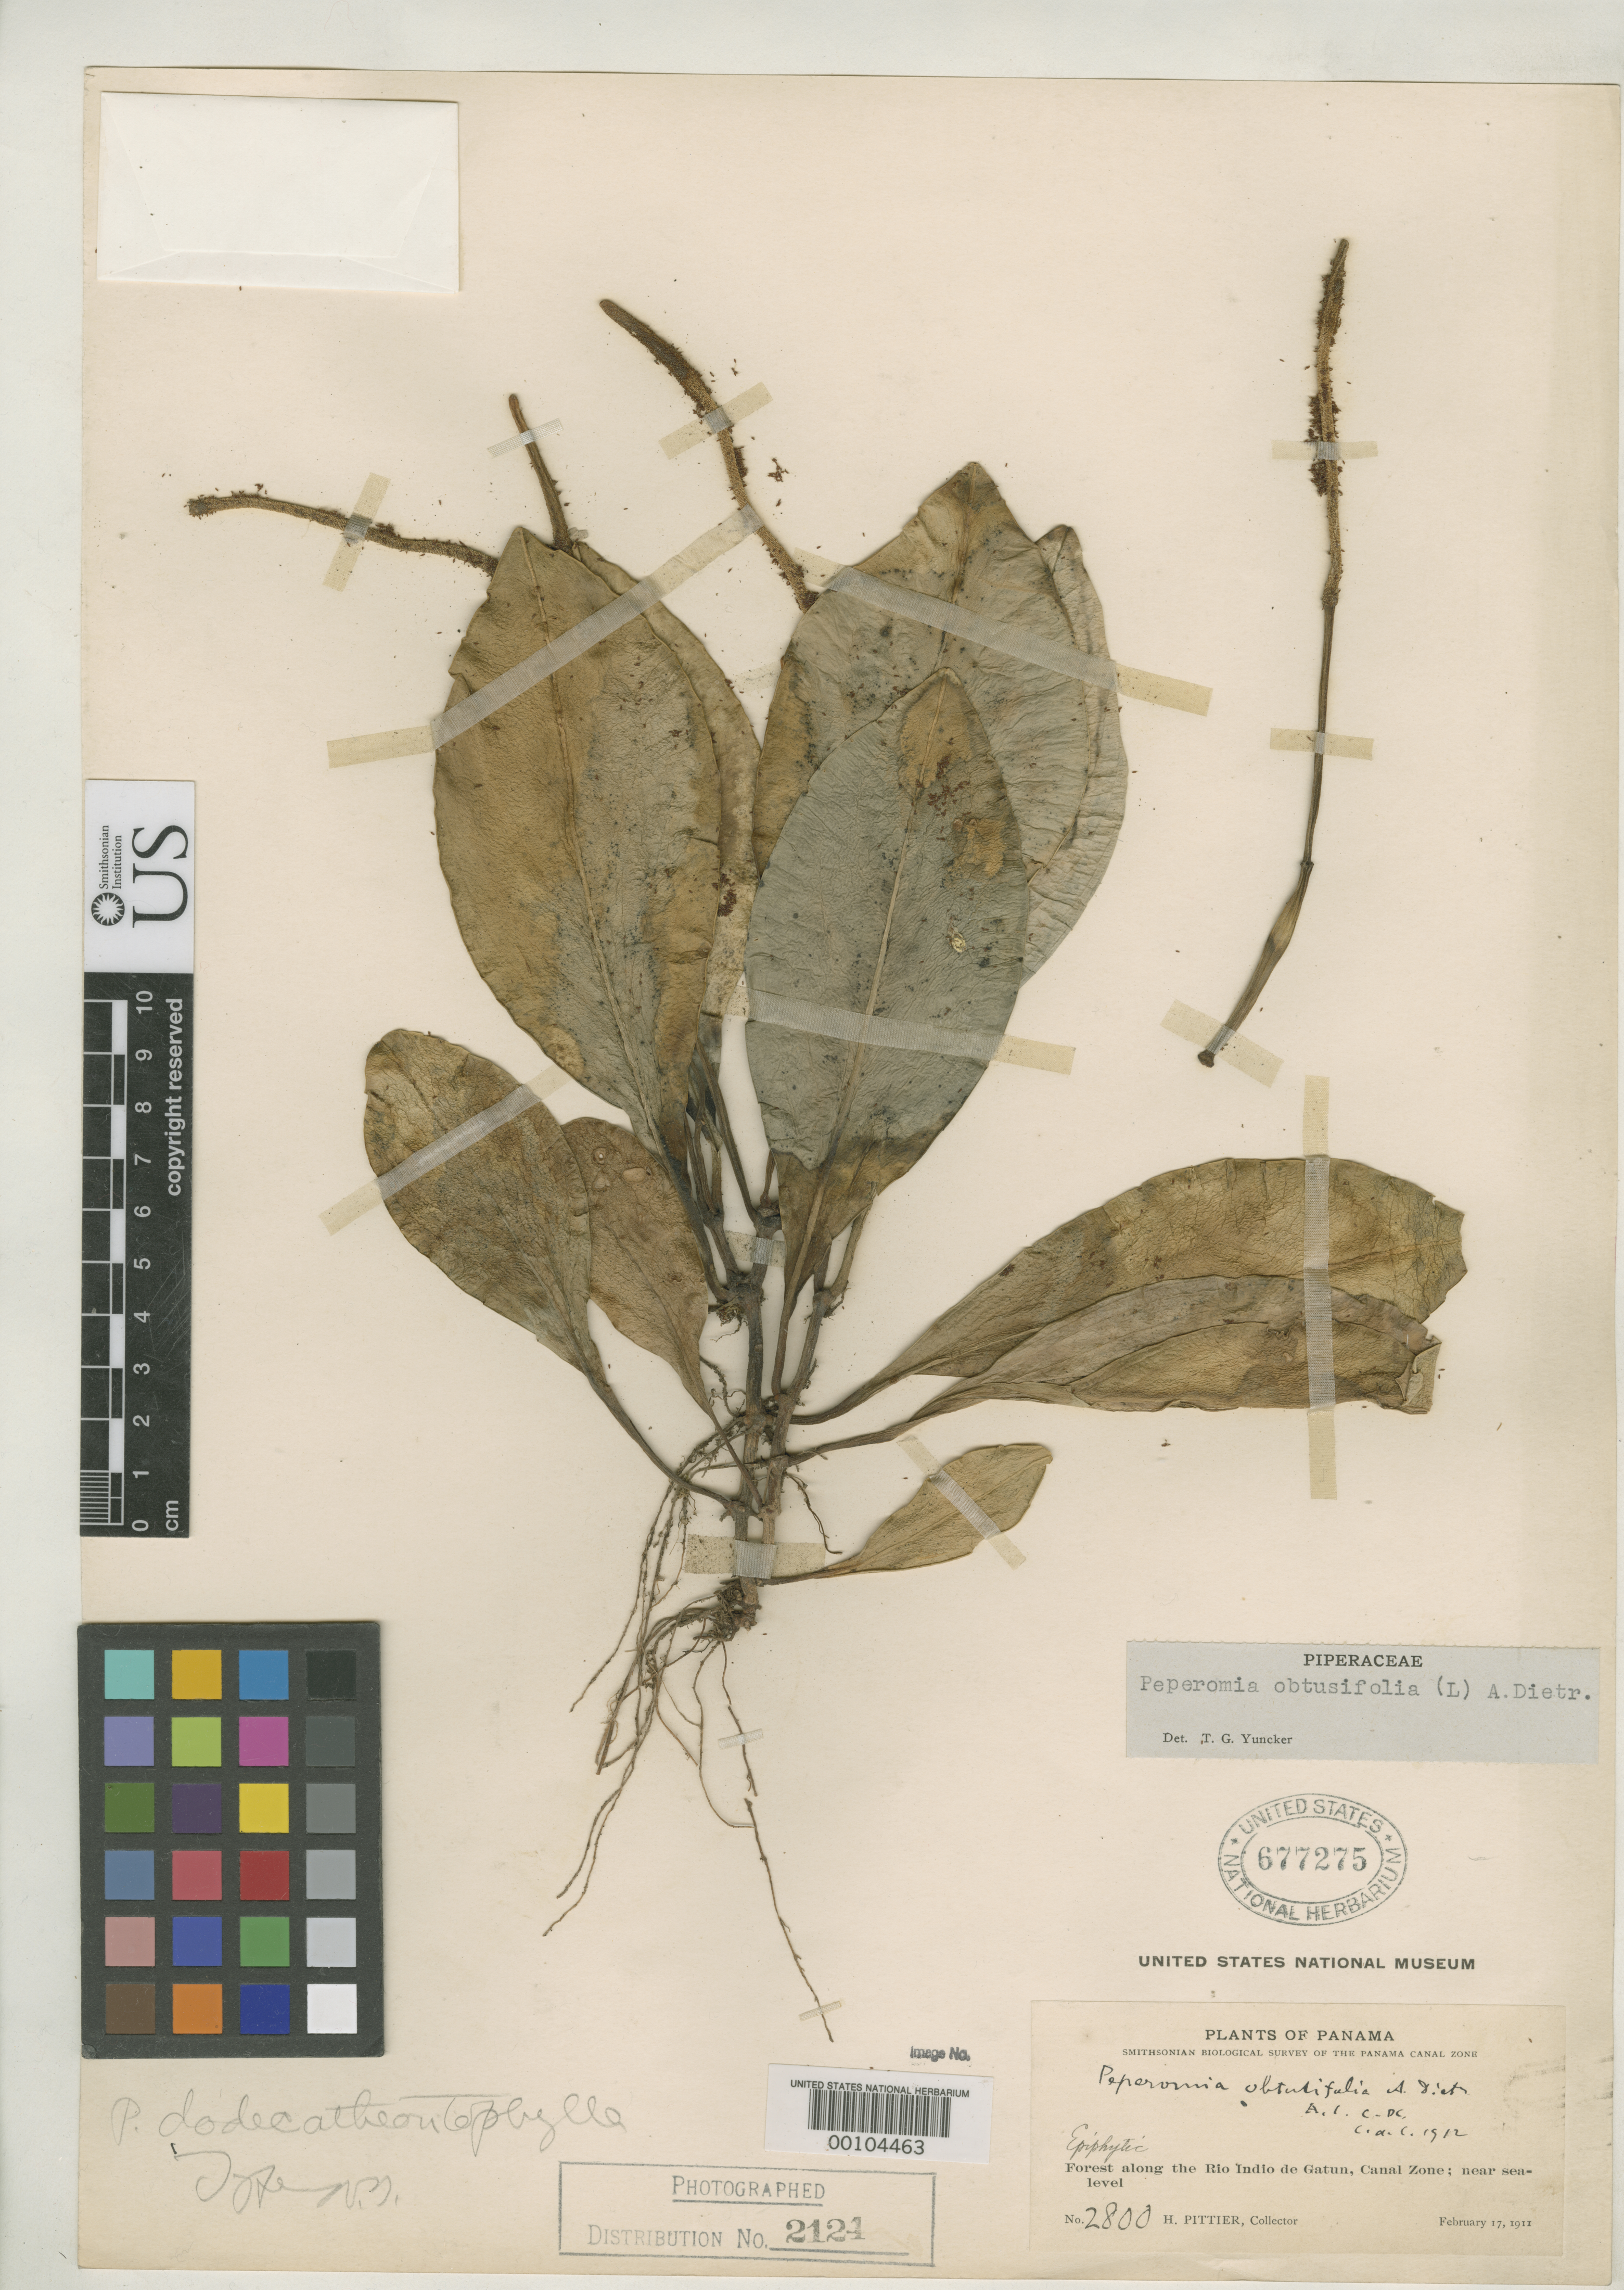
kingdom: Plantae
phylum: Tracheophyta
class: Magnoliopsida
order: Piperales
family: Piperaceae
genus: Peperomia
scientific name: Peperomia dodecatheontophylla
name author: Trel.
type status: Holotype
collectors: H. F. Pittier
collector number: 2800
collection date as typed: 17 Feb 1911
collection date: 1911-02-17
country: Panama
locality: Rio Indio de Gatun.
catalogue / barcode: US 677275